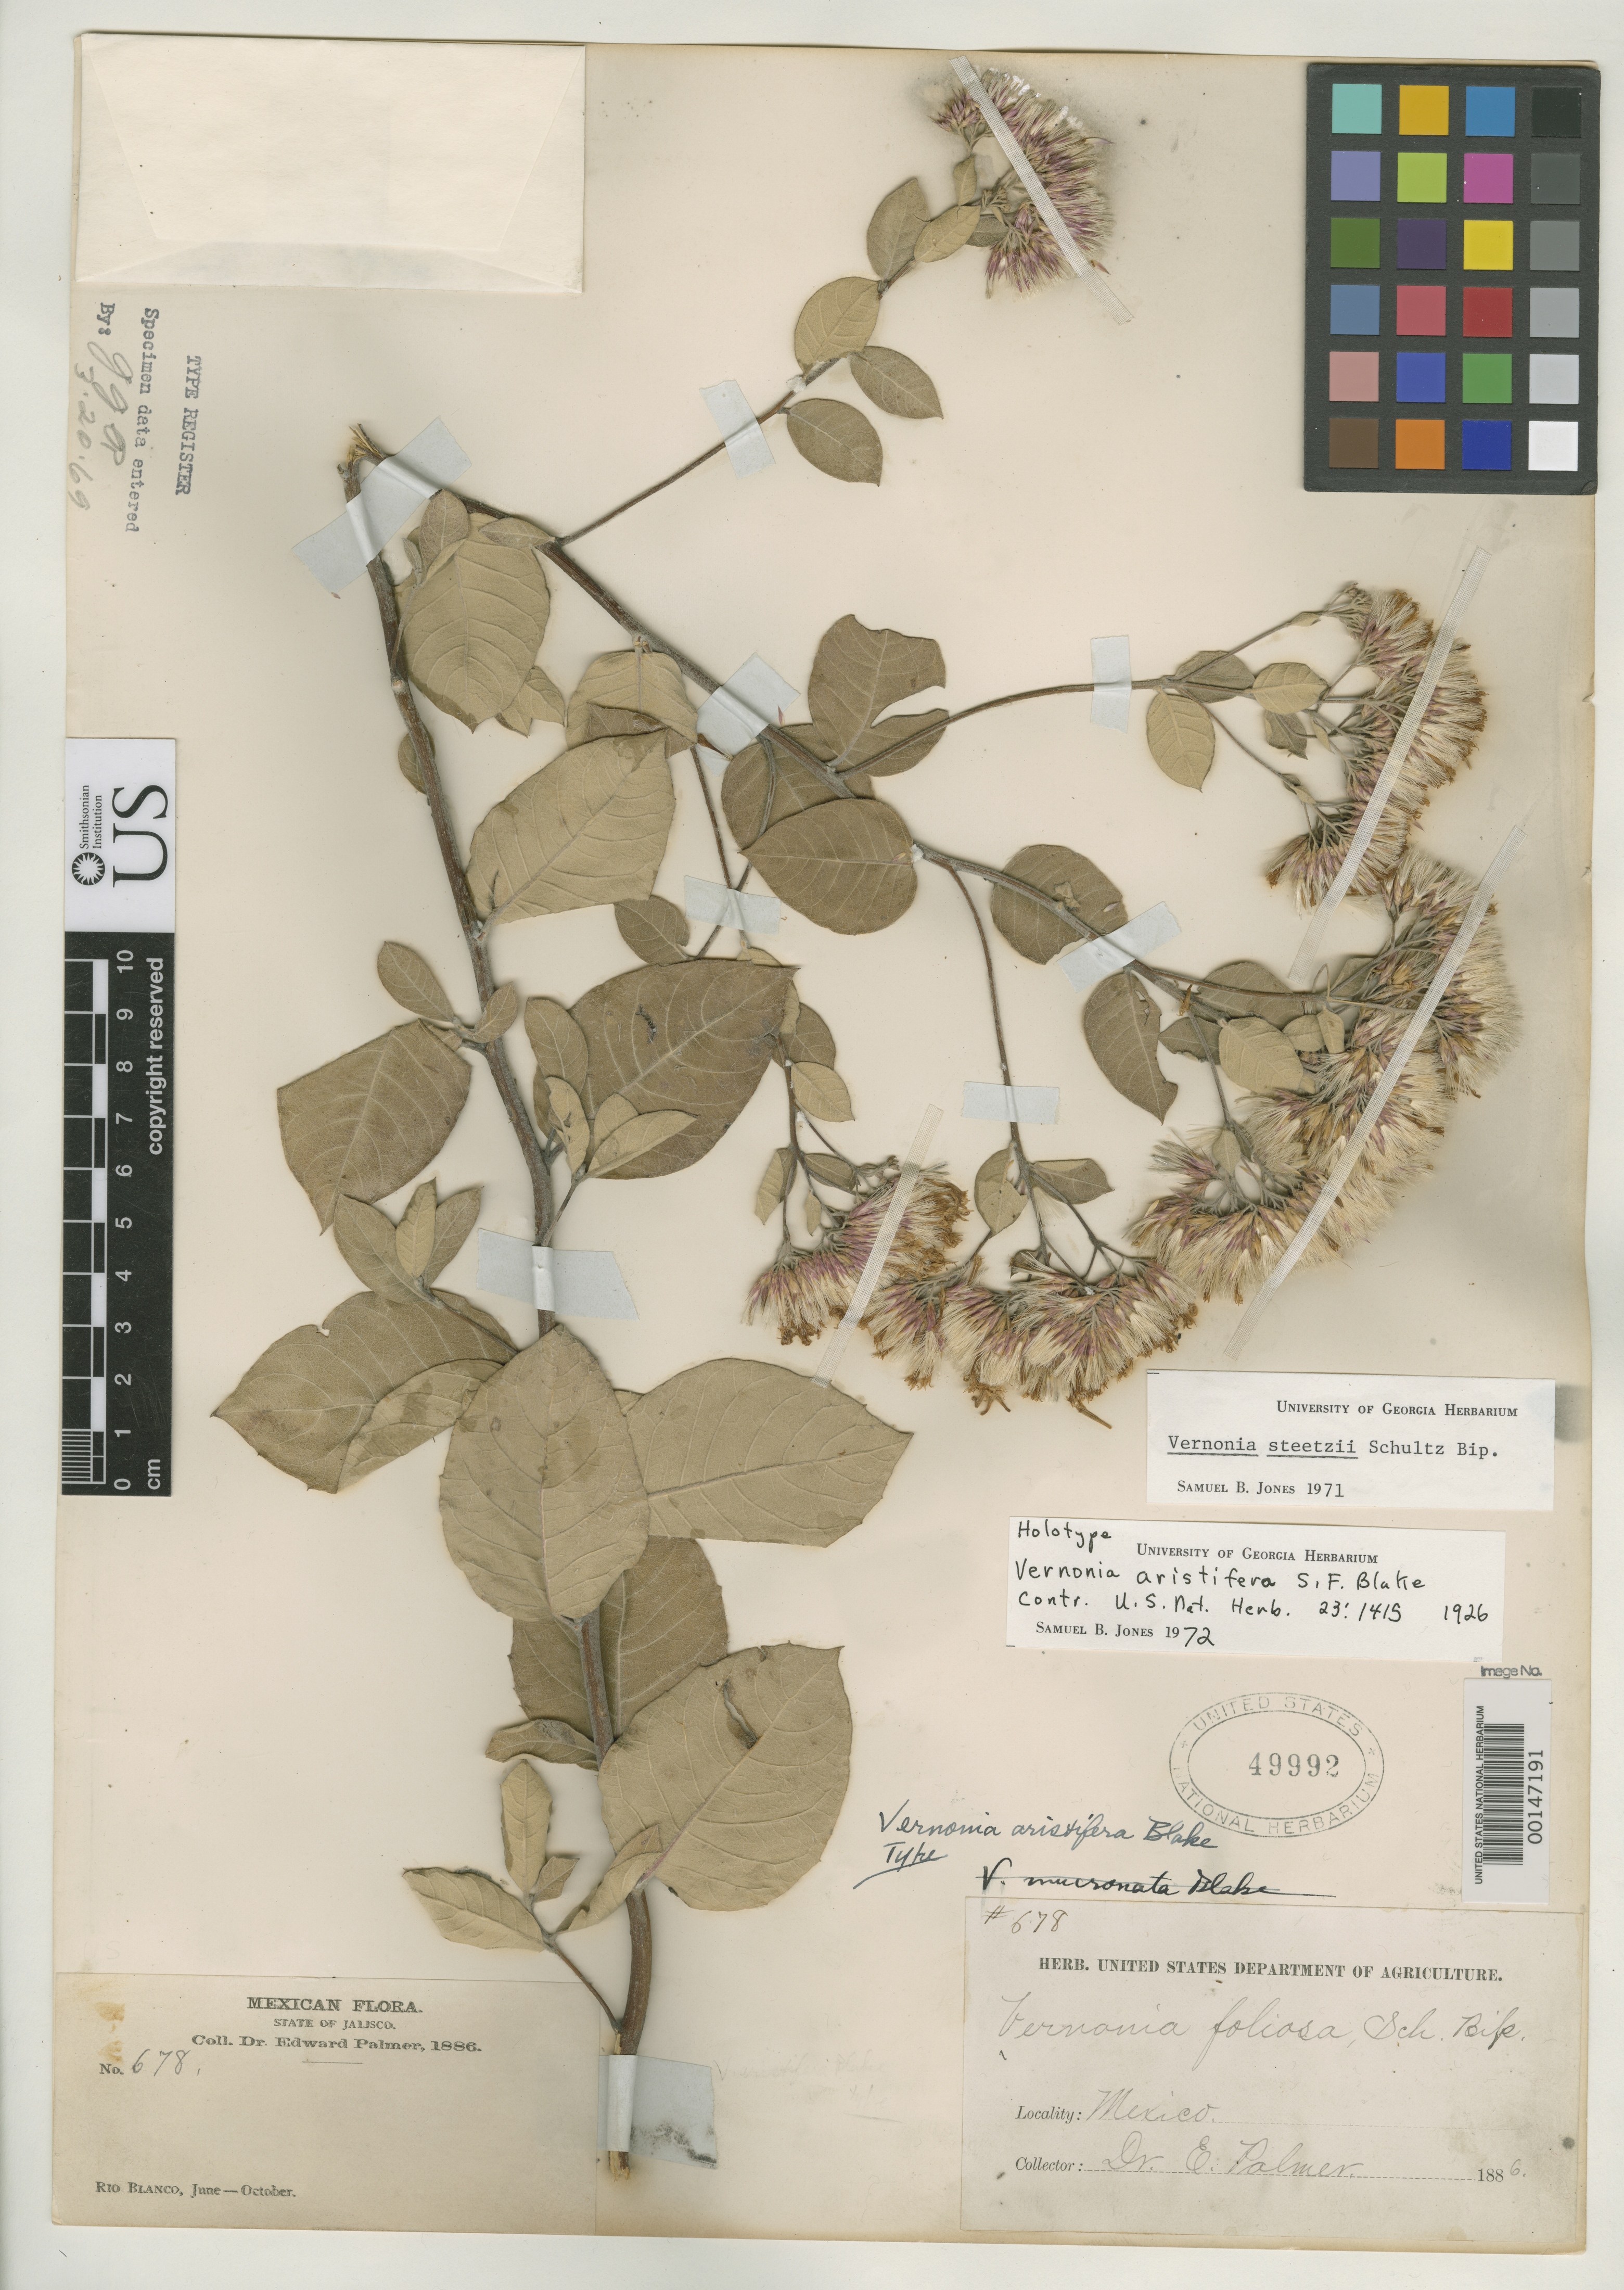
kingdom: Plantae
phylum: Tracheophyta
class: Magnoliopsida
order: Asterales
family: Asteraceae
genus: Vernonia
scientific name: Vernonia aristifera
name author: S.F. Blake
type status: Holotype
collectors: E. Palmer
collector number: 678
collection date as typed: Jun 1886 to -- Oct 1886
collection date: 1886-06/1886-10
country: Mexico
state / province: Jalisco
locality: Rio Blanco.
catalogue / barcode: US 49992